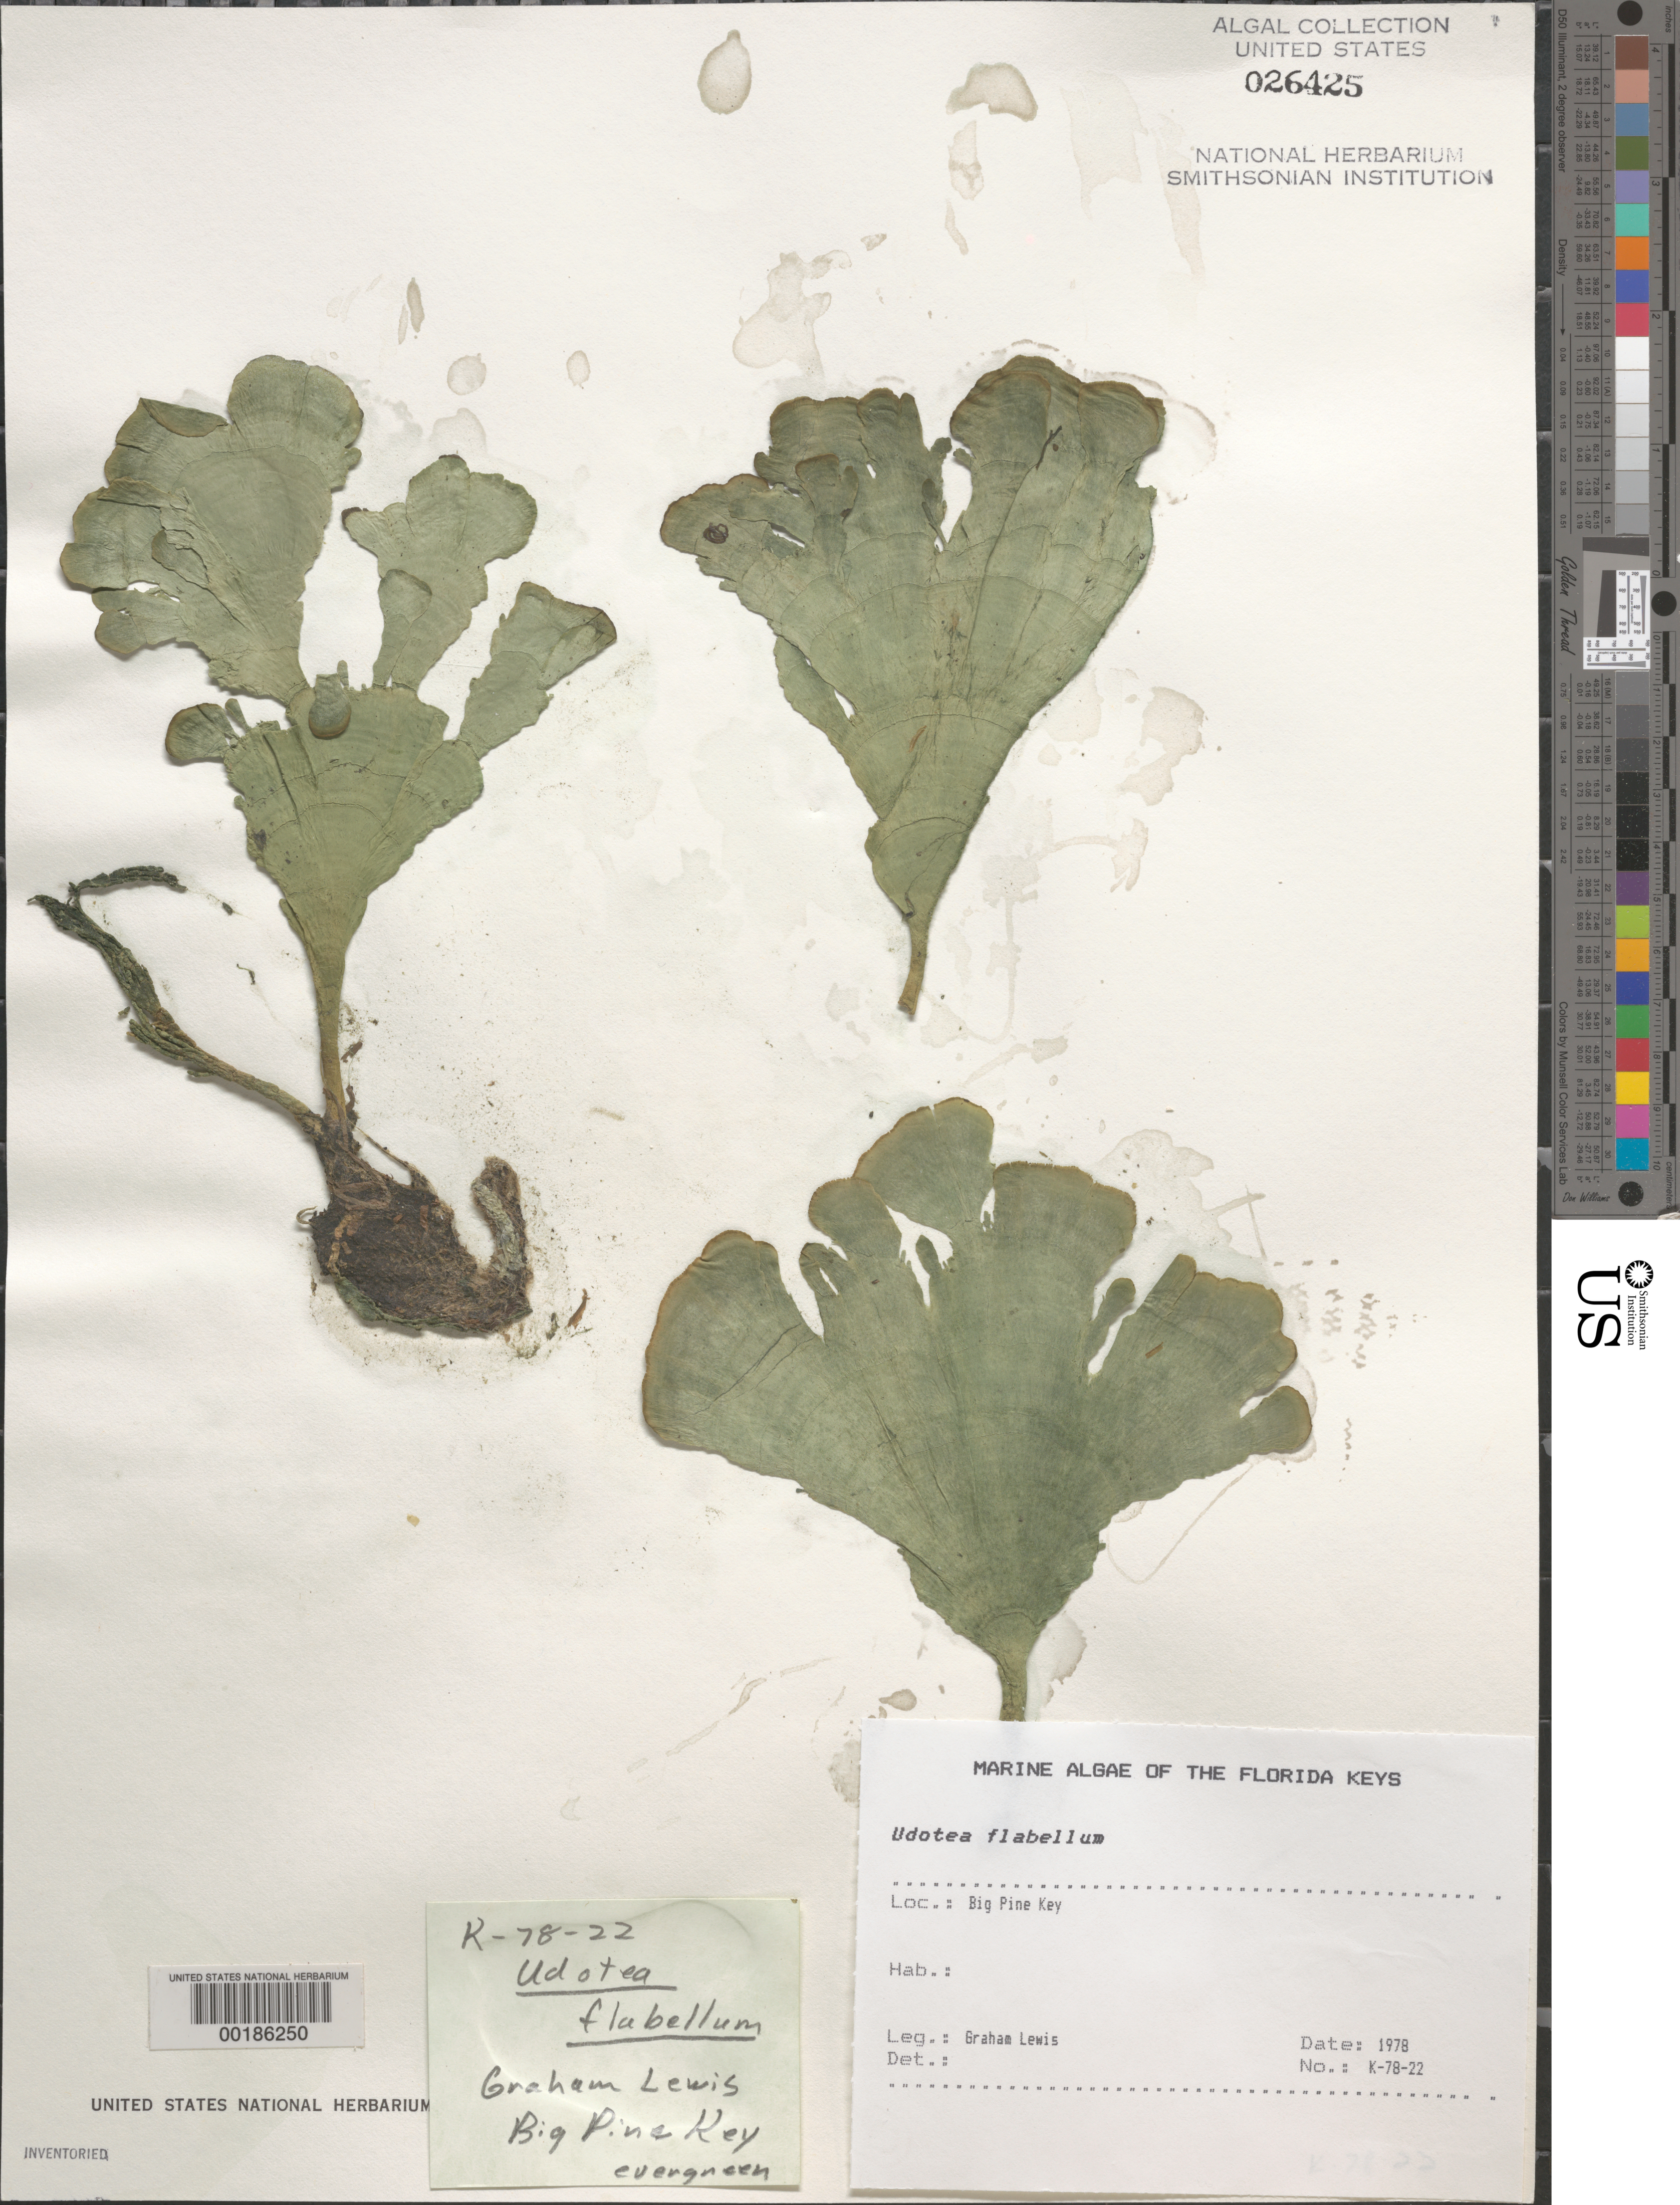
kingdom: Plantae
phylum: Chlorophyta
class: Ulvophyceae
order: Bryopsidales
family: Udoteaceae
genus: Udotea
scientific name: Udotea flabellum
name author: (J. Ellis & Sol.) M. Howe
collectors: G. Lewis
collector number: K-78-22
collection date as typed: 1978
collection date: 1978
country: United States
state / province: Florida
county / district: Monroe County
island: Big Pine Key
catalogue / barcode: US 26425